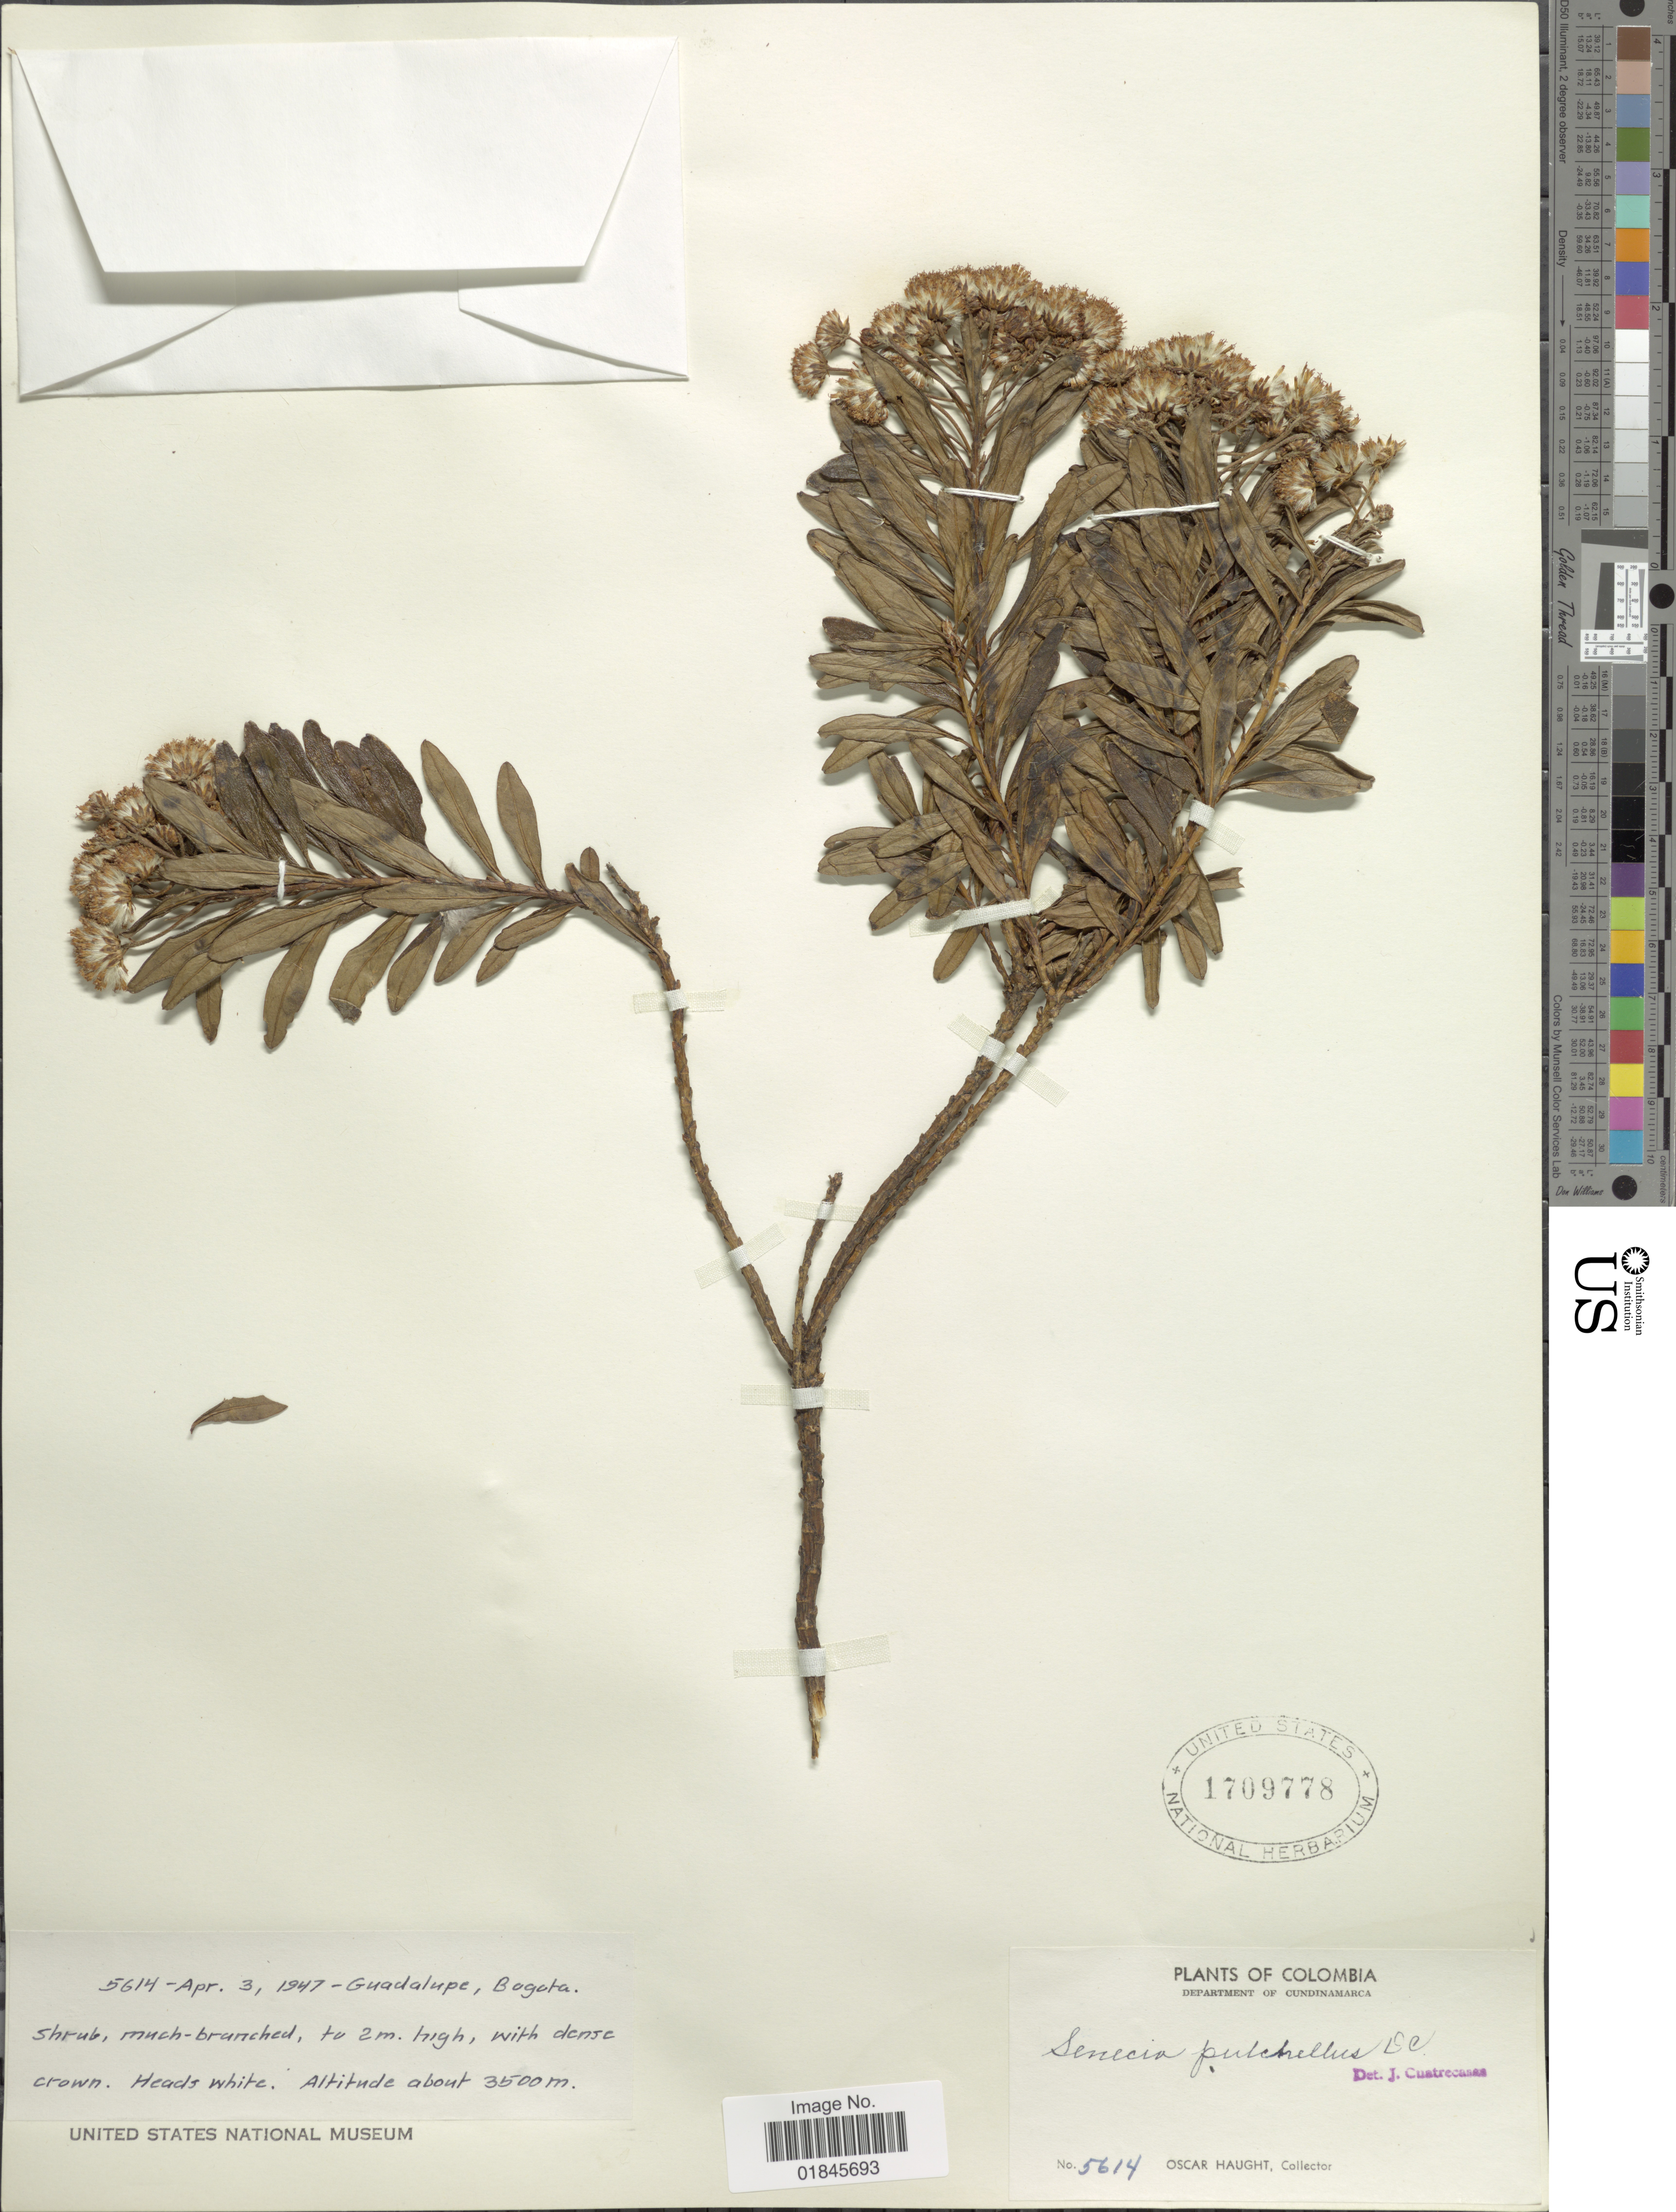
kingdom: Plantae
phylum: Tracheophyta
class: Magnoliopsida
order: Asterales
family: Asteraceae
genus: Pentacalia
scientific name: Pentacalia pulchella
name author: (Kunth) Cuatrec.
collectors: O. L. Haught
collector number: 5614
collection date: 1947-04-03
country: Colombia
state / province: Cundinamarca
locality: Guadalupe, Bogota. Department of Cundinamarca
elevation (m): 3500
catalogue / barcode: US 1709778